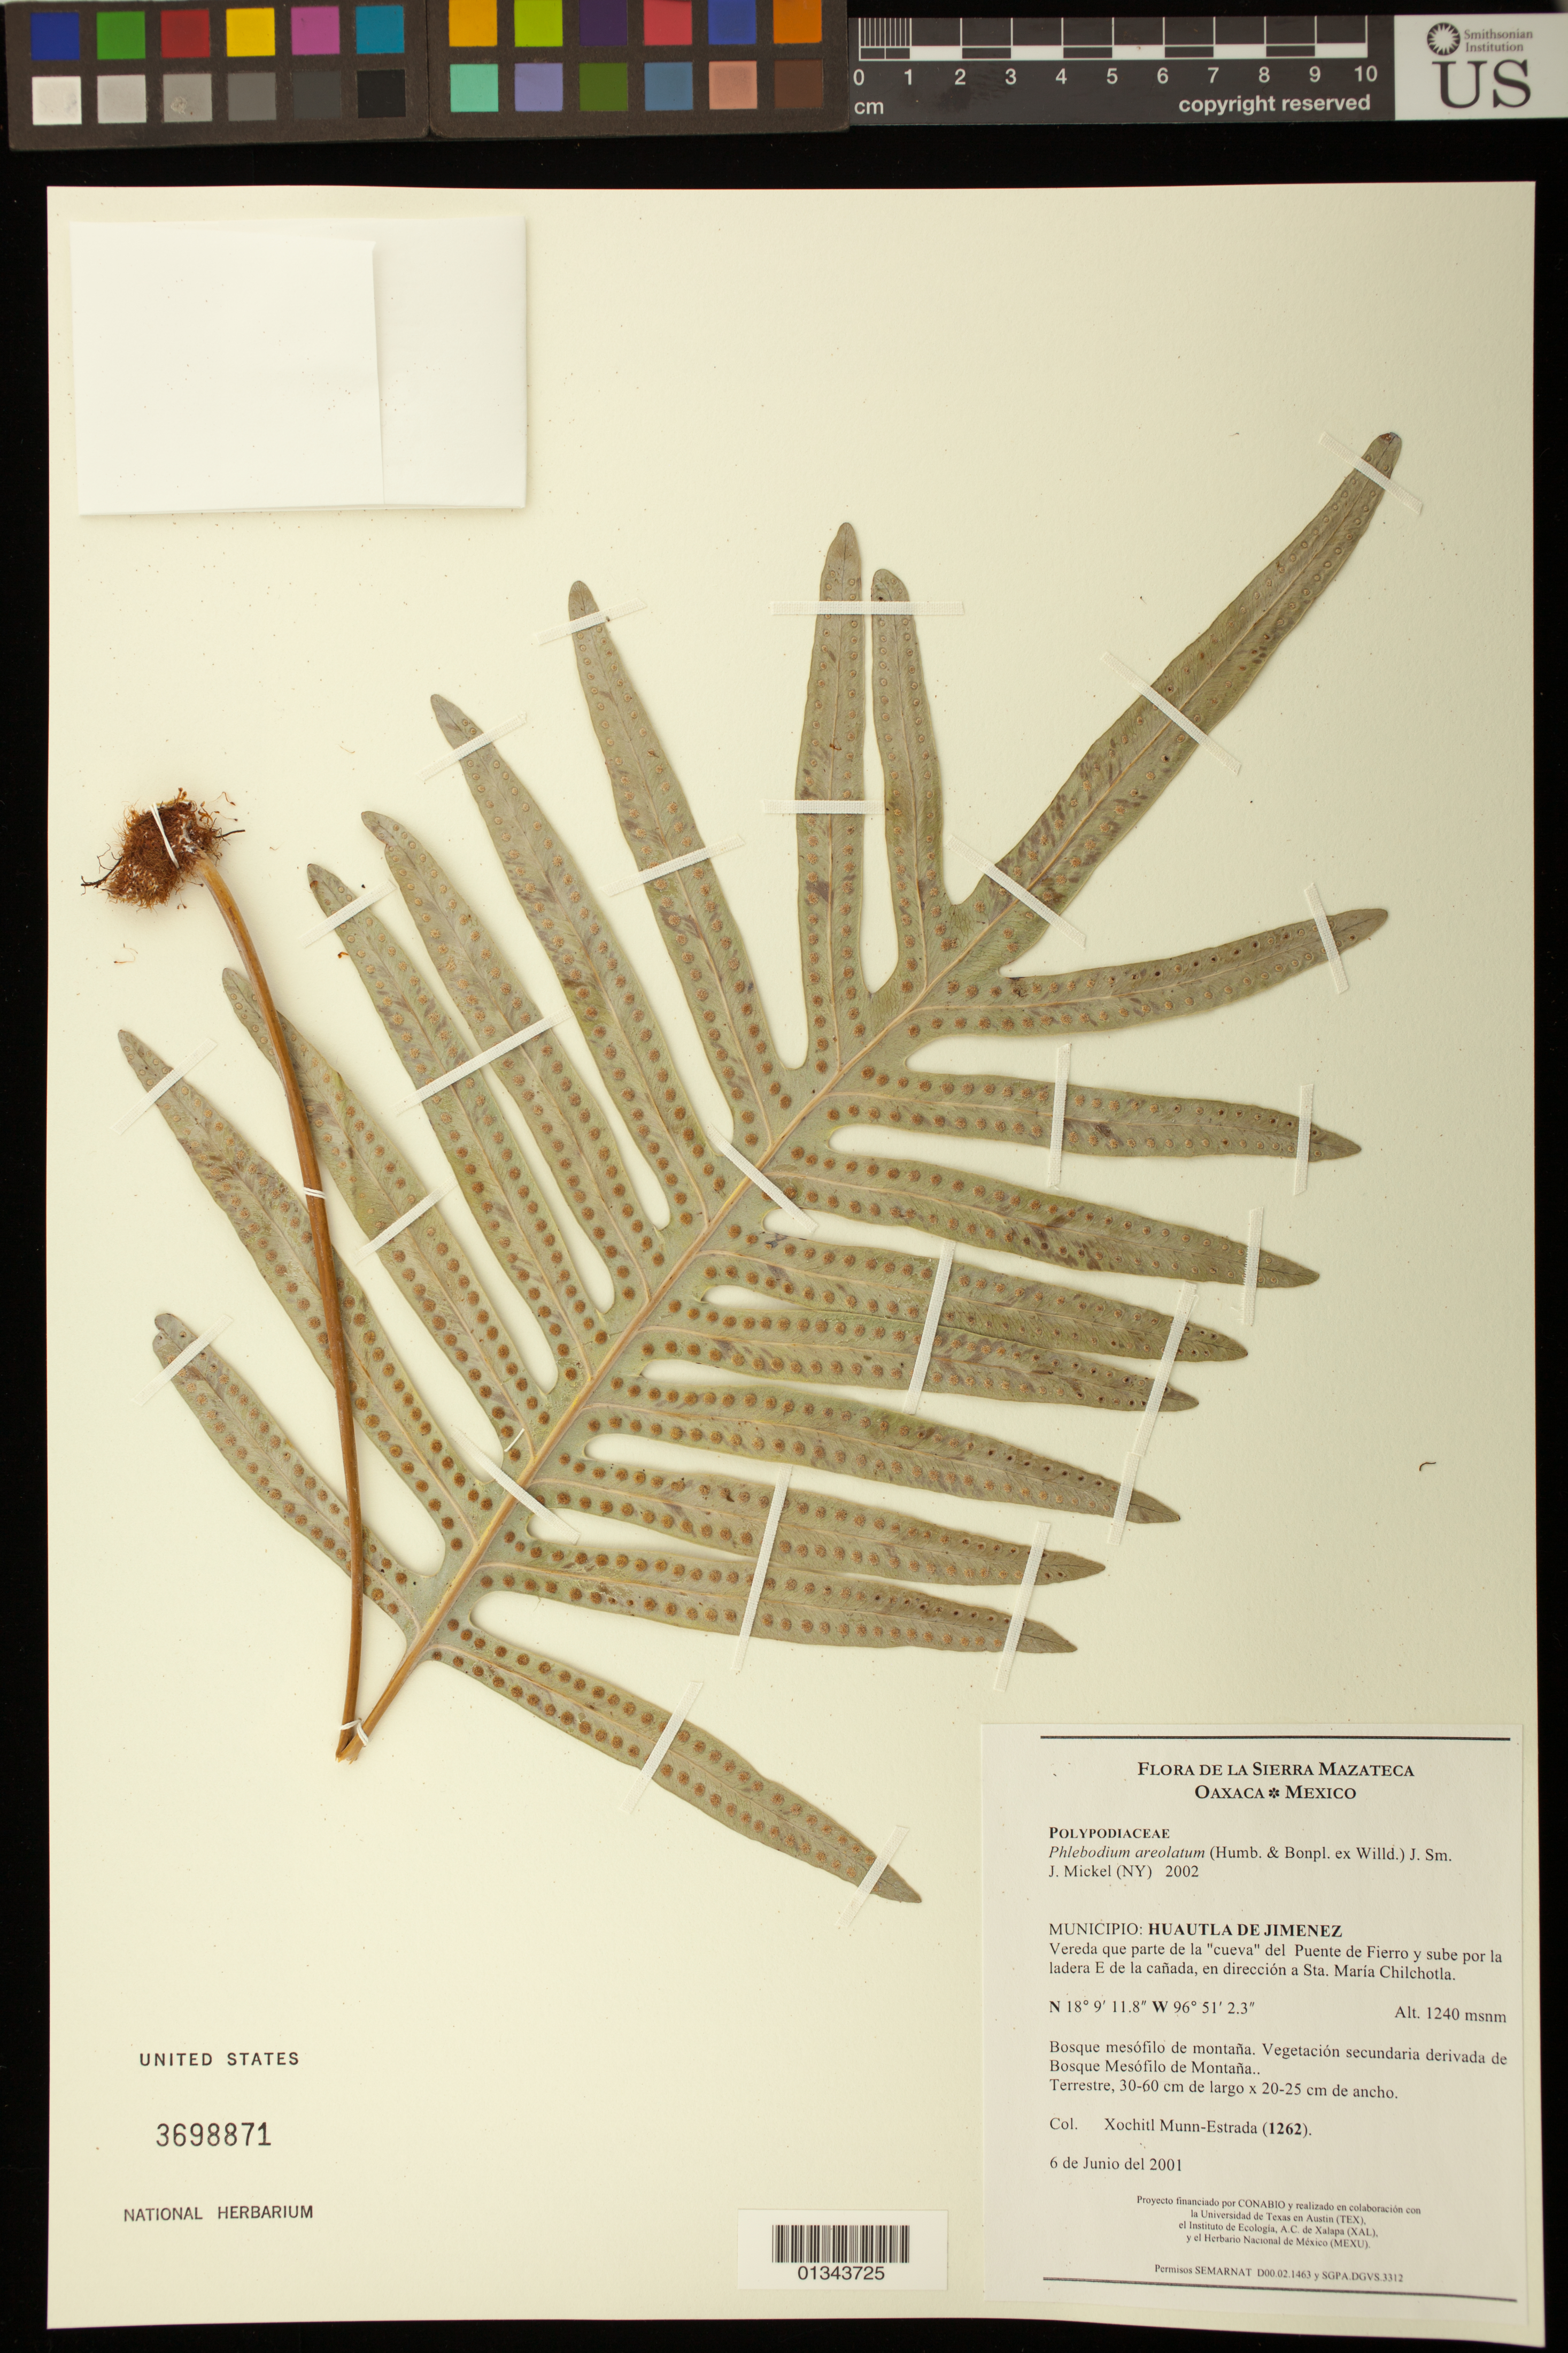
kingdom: Plantae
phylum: Tracheophyta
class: Polypodiopsida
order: Polypodiales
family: Polypodiaceae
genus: Phlebodium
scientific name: Phlebodium areolatum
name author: (Humb. & Bonap. ex Willd.) J. Sm.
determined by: Mickel, J. T., (NY), New York Botanical Garden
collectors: X. Munn-Estrada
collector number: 1262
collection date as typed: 6 de Junio del 2001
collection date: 2001-06-06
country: Mexico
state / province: Oaxaca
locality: Huautla de Jimenez, Vereda que parte de la "cueva" del Puente de Fierro y sube por la ladera E de la canada, en direccion a Sta. Maria Chilchotla.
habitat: Bosque mesofilo de montana. Vegetacion secundaria derivada de Bosque Mesofilo de Montana.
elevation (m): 1240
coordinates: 18 09 11.8 N, 96 51 2.3 W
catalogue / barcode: US 3698871